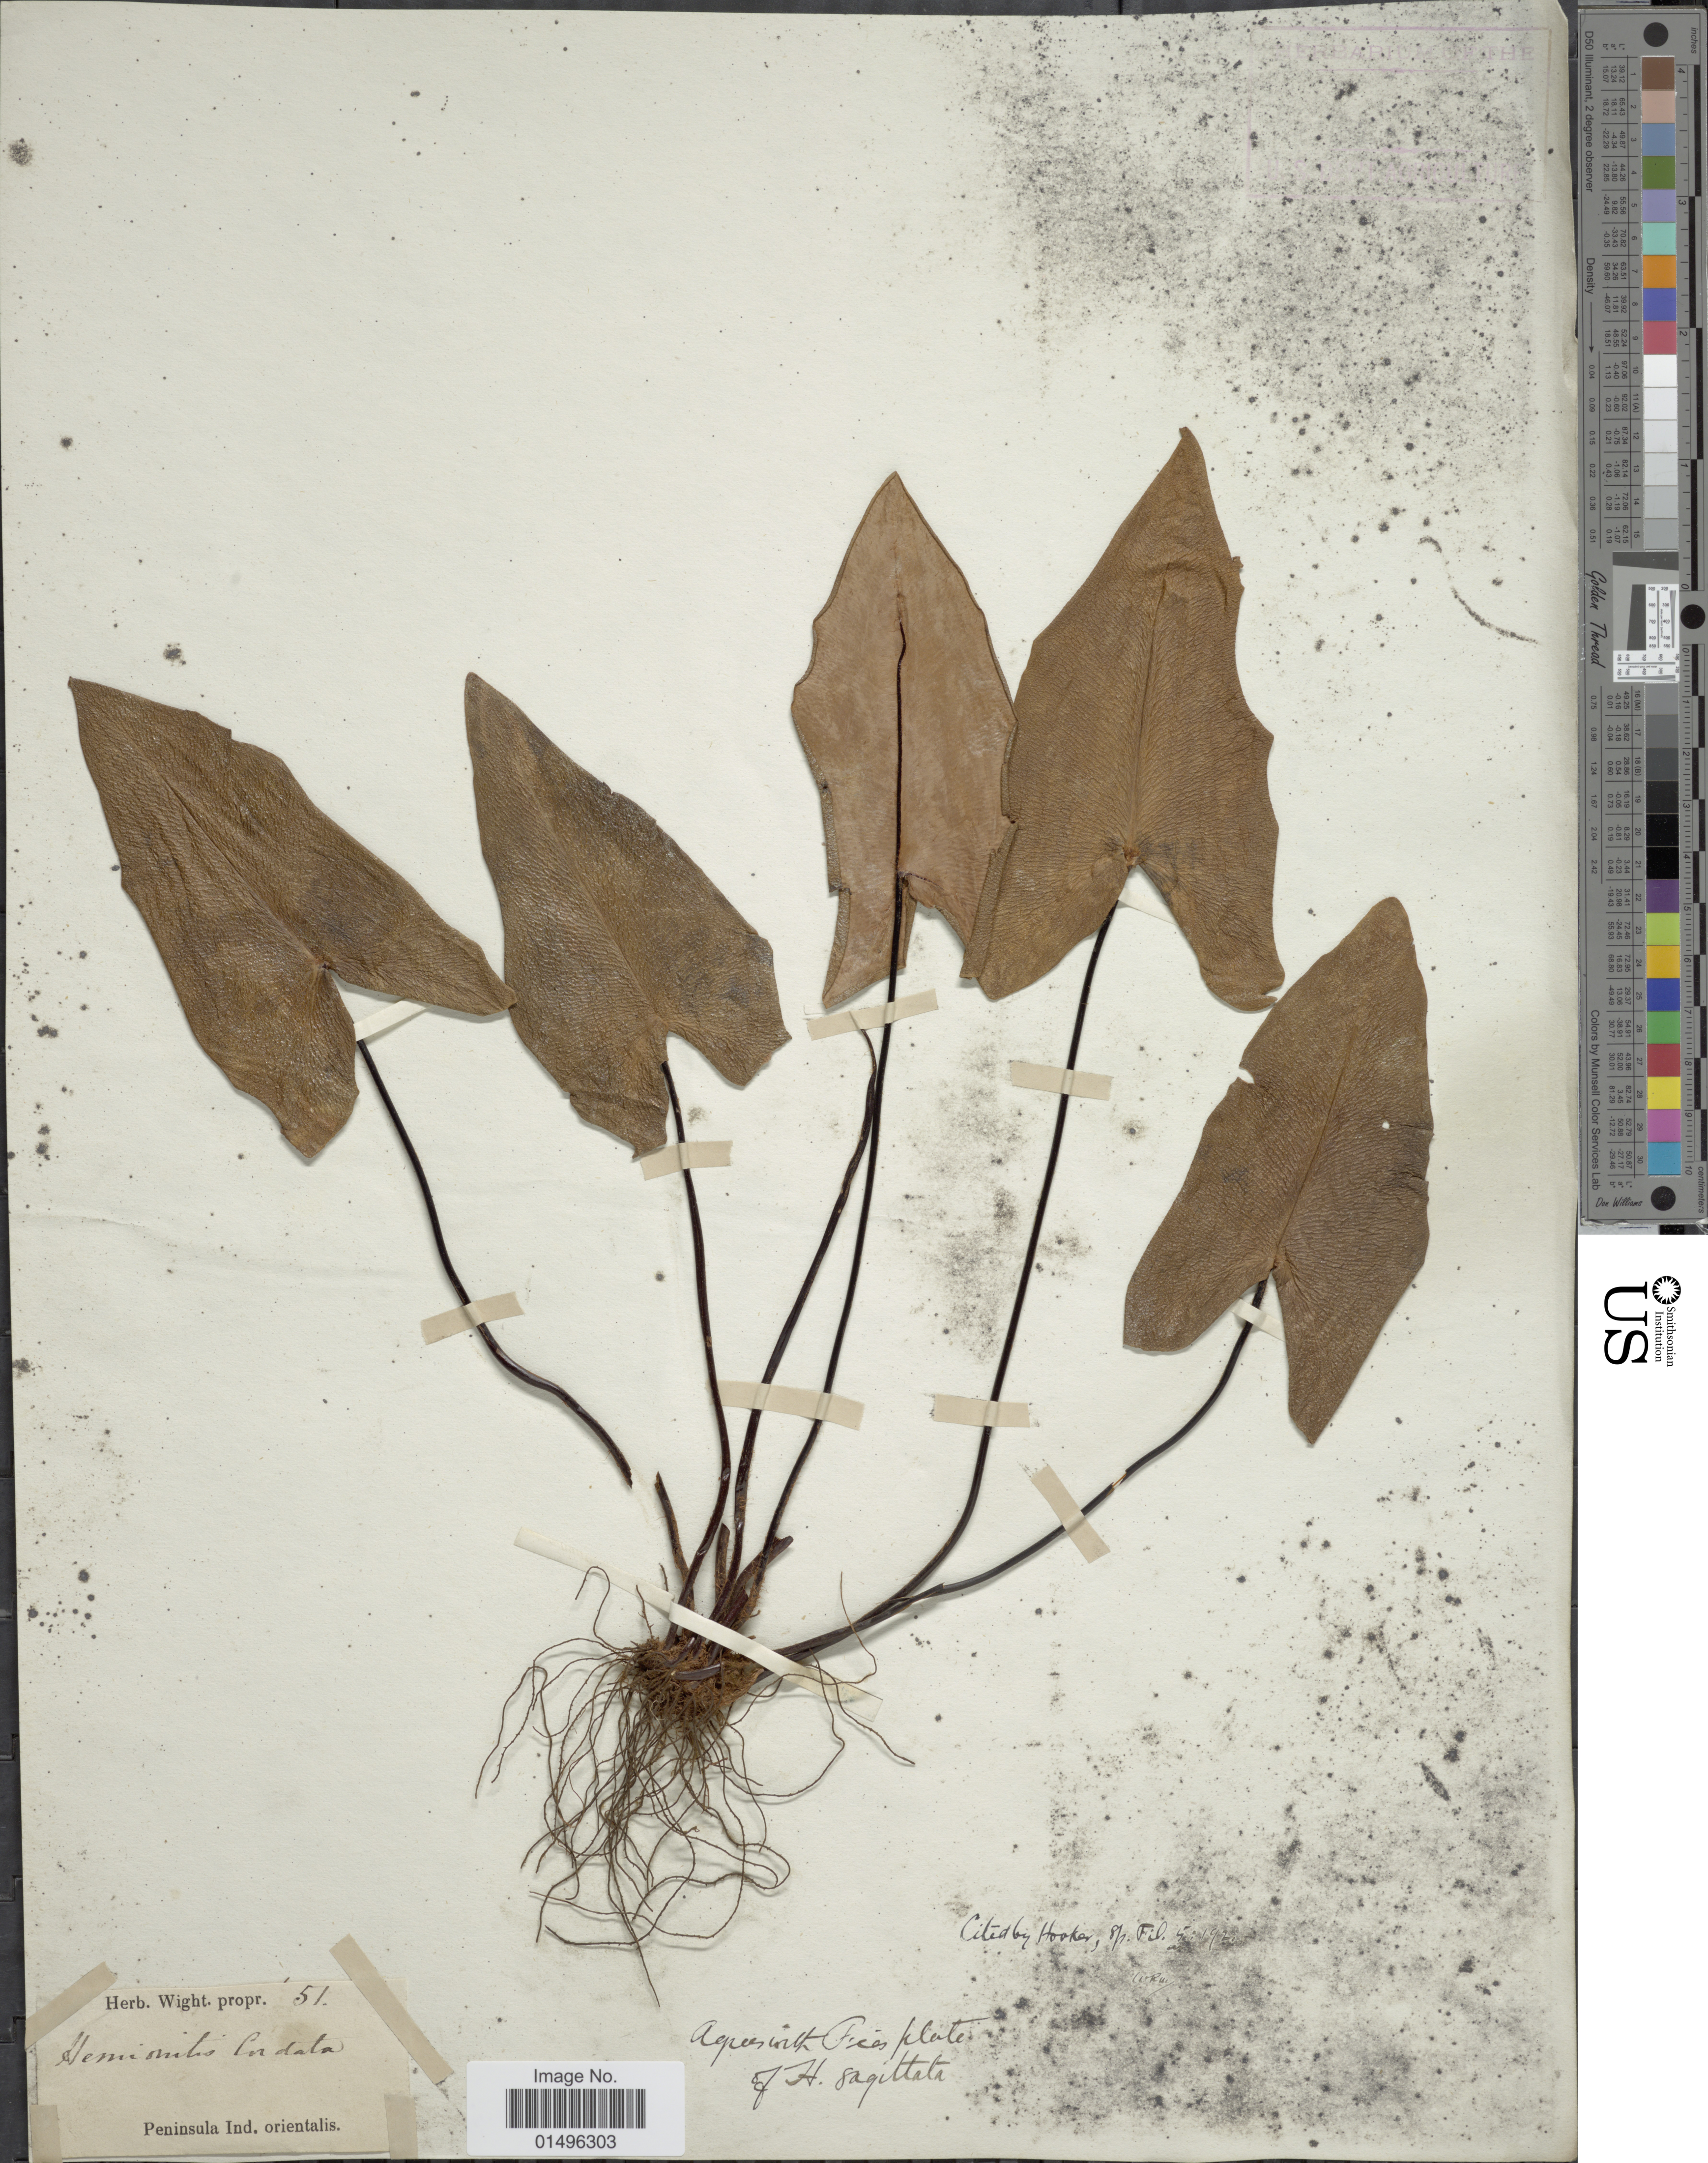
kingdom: Plantae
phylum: Tracheophyta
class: Polypodiopsida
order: Polypodiales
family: Pteridaceae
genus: Parahemionitis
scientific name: Parahemionitis cordata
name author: (Roxb. ex Hook. & Grev.) Fraser-Jenk.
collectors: ex Herb. Wight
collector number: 51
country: India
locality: Peninsula, Ind. Orientalis.